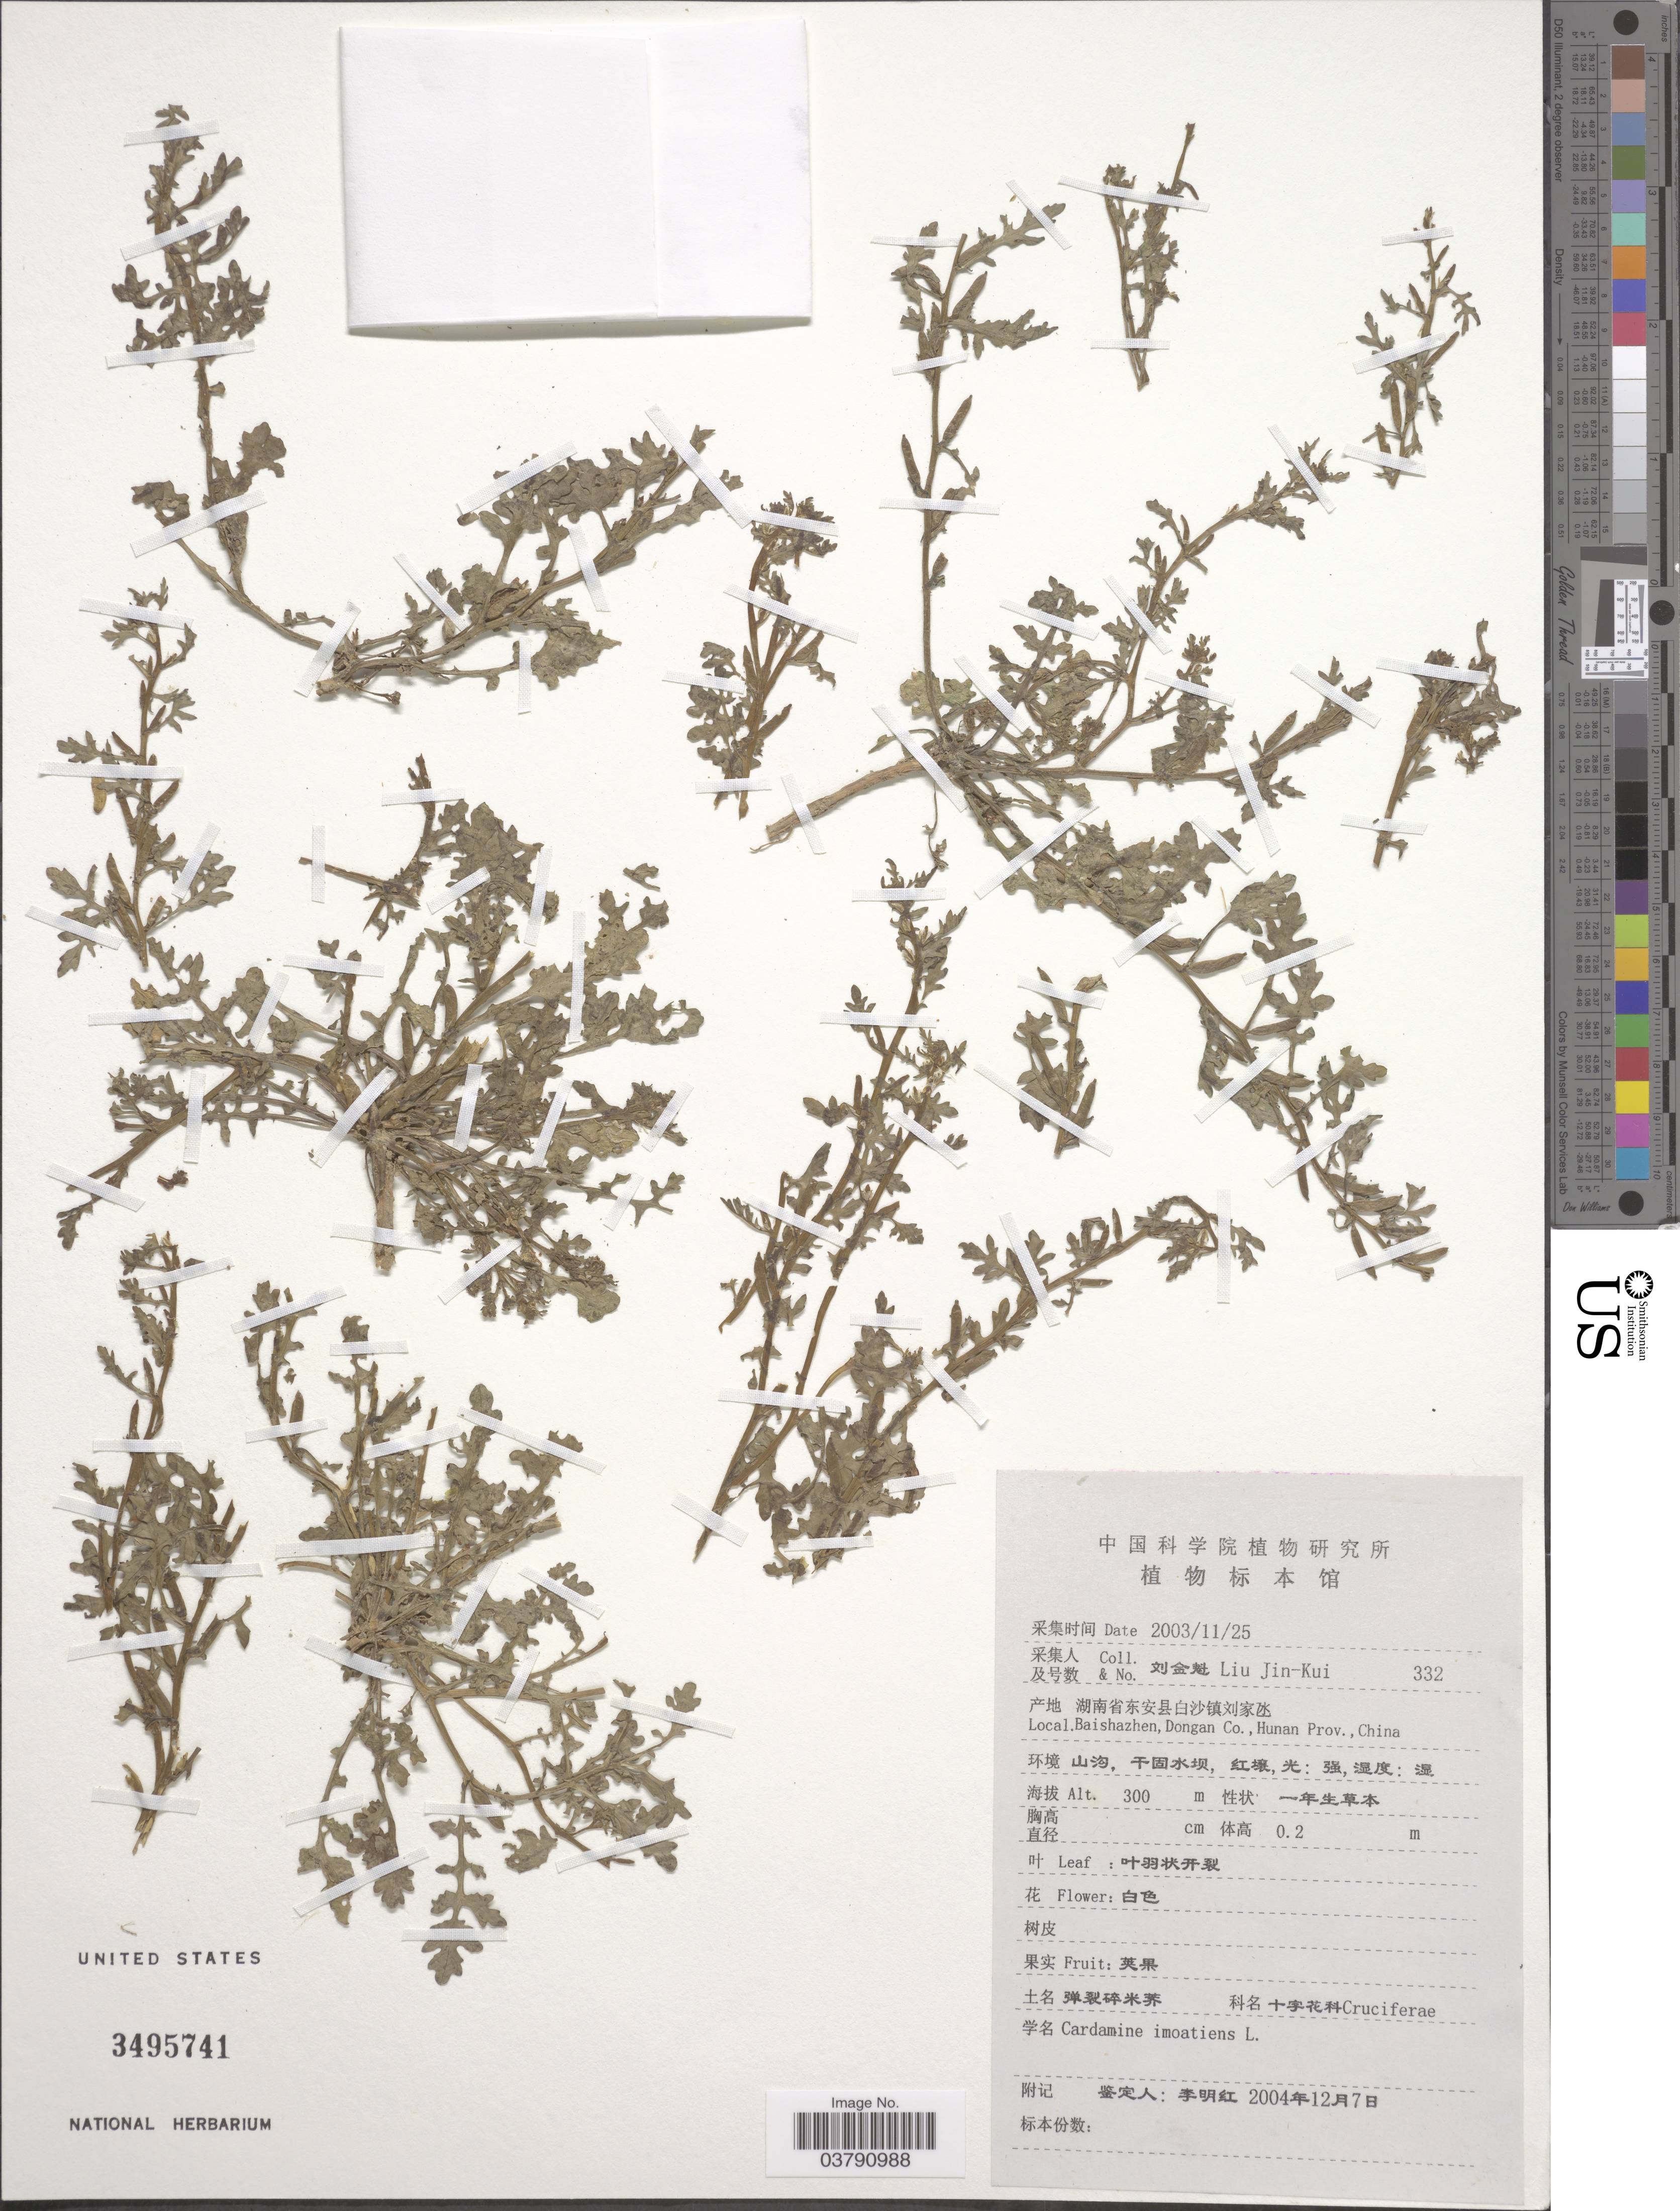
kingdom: Plantae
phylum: Tracheophyta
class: Magnoliopsida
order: Brassicales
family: Brassicaceae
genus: Cardamine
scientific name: Cardamine impatiens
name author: L.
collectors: Liu Jin-Kui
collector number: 332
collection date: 2003-11-25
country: China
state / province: Hunan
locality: Baishazhen, Dongan Co., Hunan Prov.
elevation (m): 300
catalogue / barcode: US 3495741